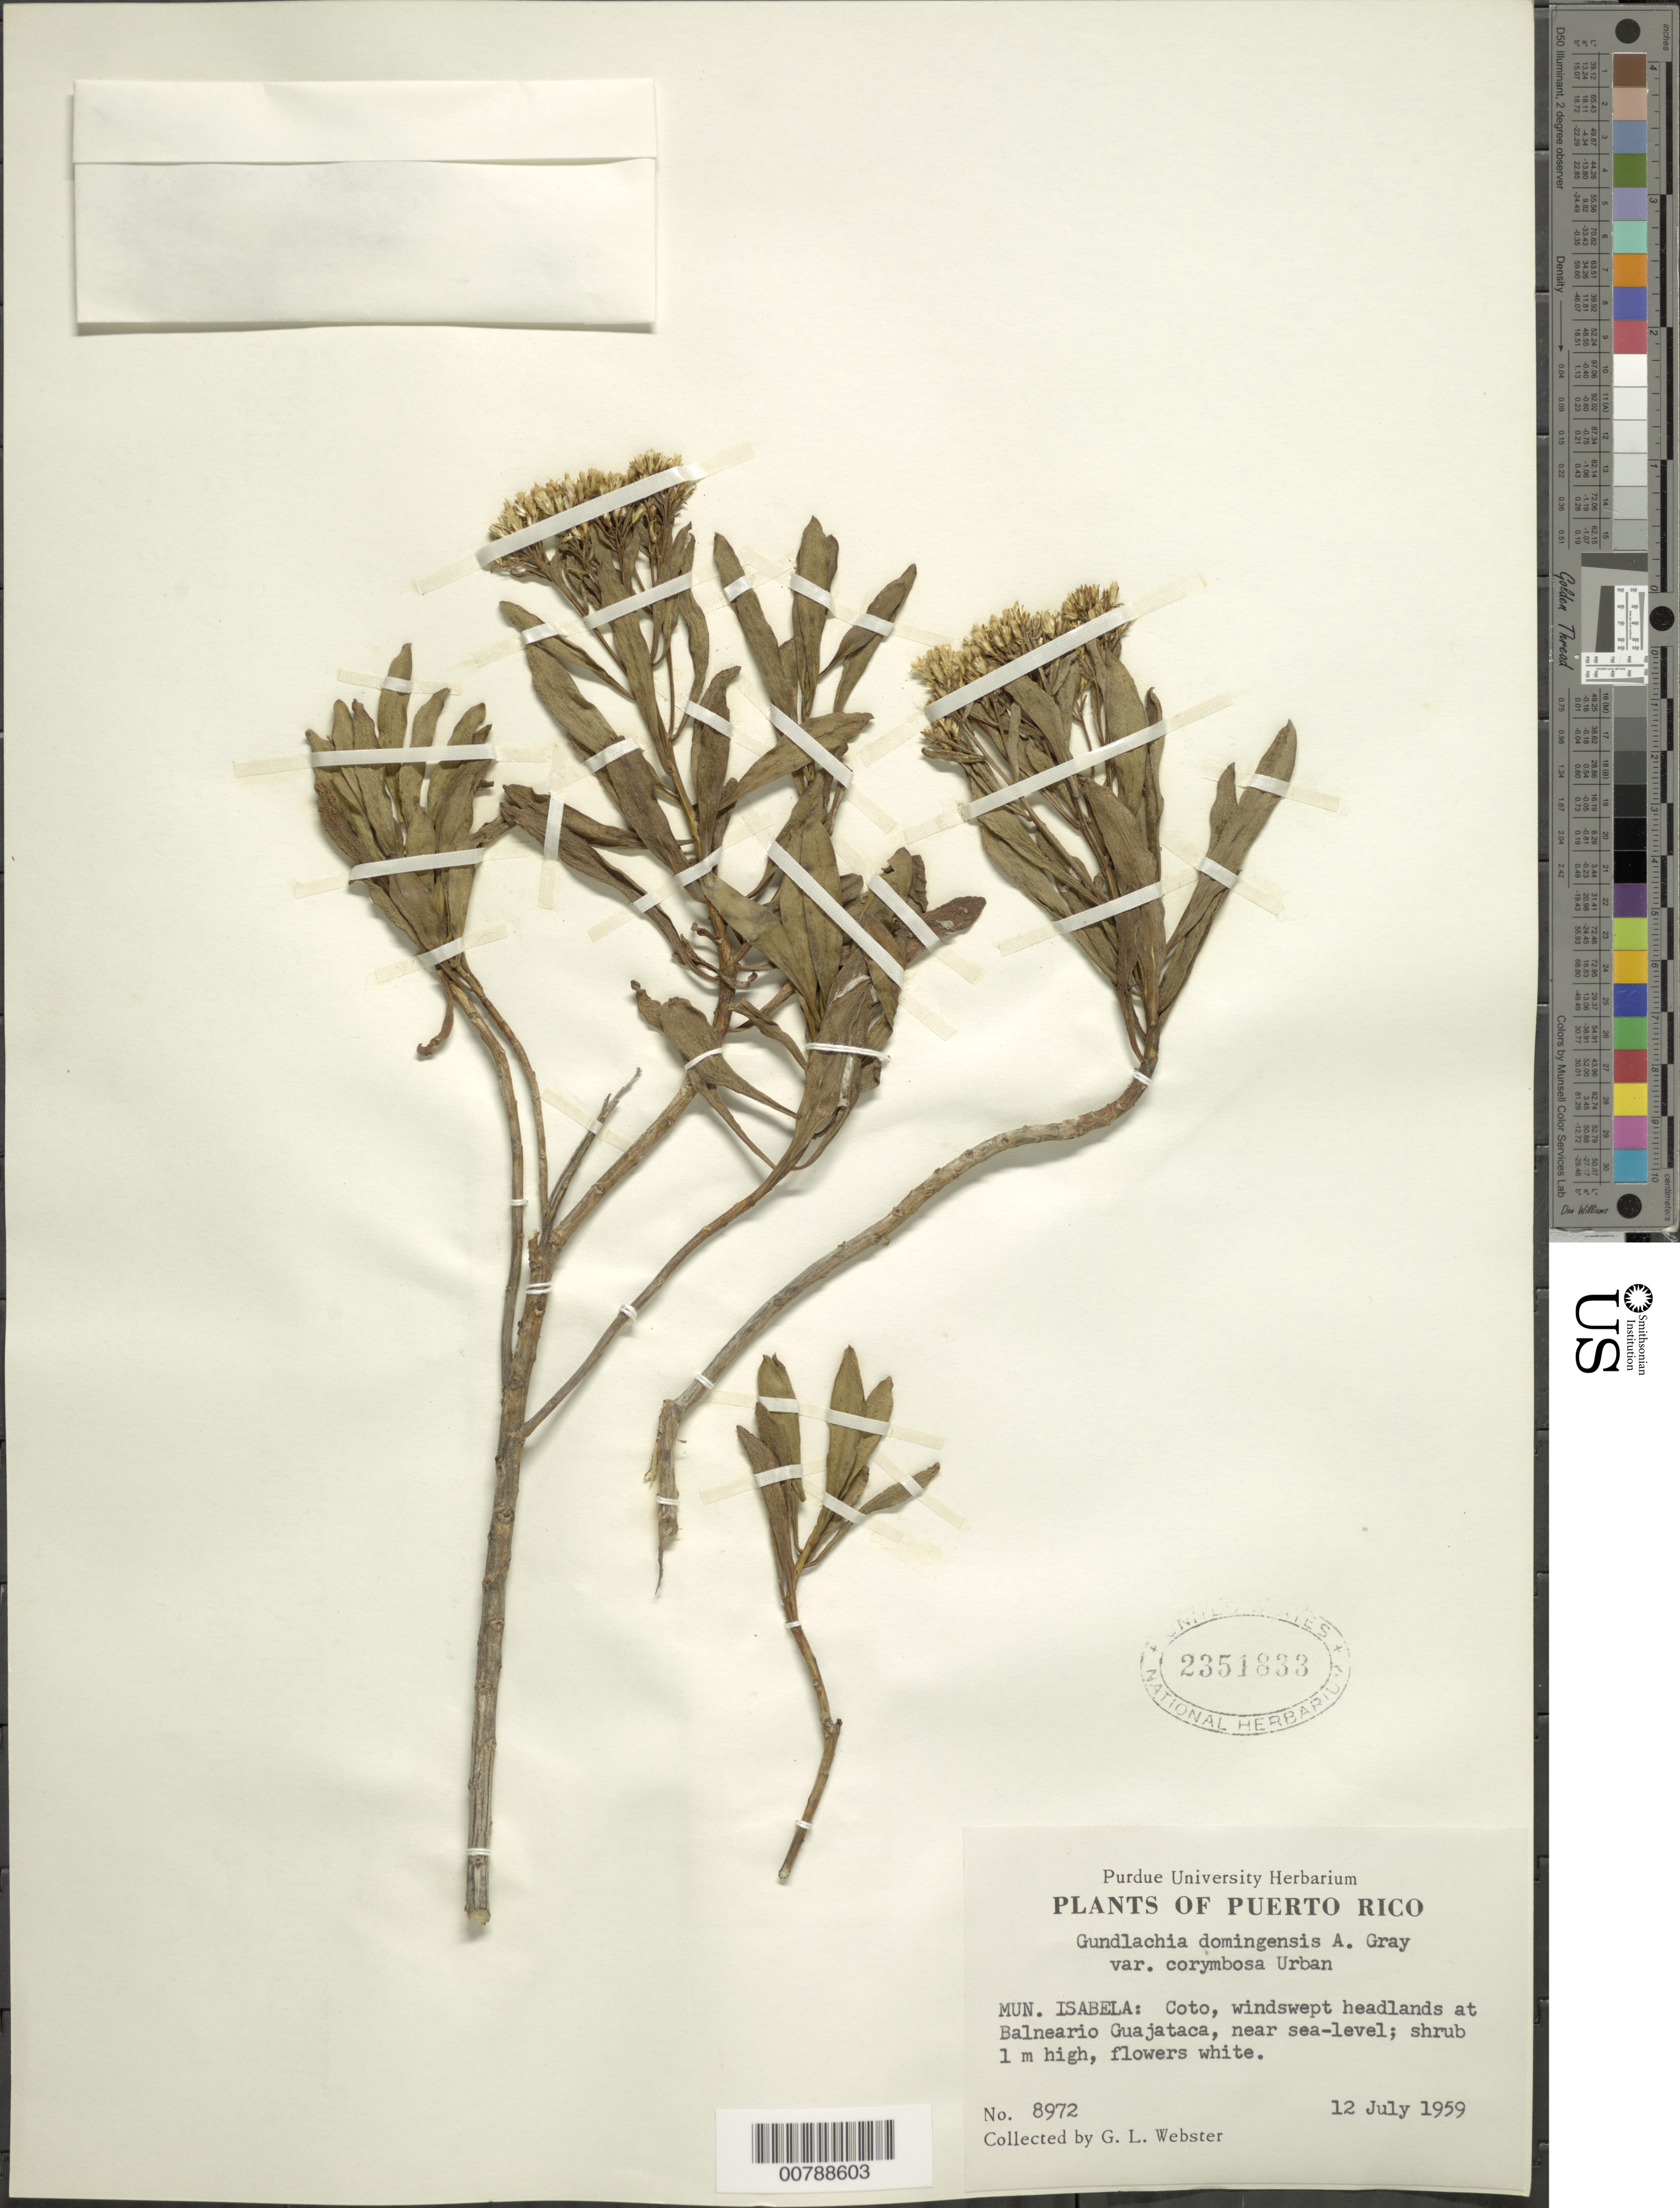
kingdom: Plantae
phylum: Tracheophyta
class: Magnoliopsida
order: Asterales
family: Asteraceae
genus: Gundlachia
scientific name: Gundlachia corymbosa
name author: (Urb.) Britton ex Bold.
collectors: G. L. Webster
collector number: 8972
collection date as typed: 12 Jul 1959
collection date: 1959-07-12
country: Puerto Rico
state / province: Isabela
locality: Municipio Isabela: Coto, windswept headlands at Balneario Guajataca, near sea-level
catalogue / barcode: US 2351833